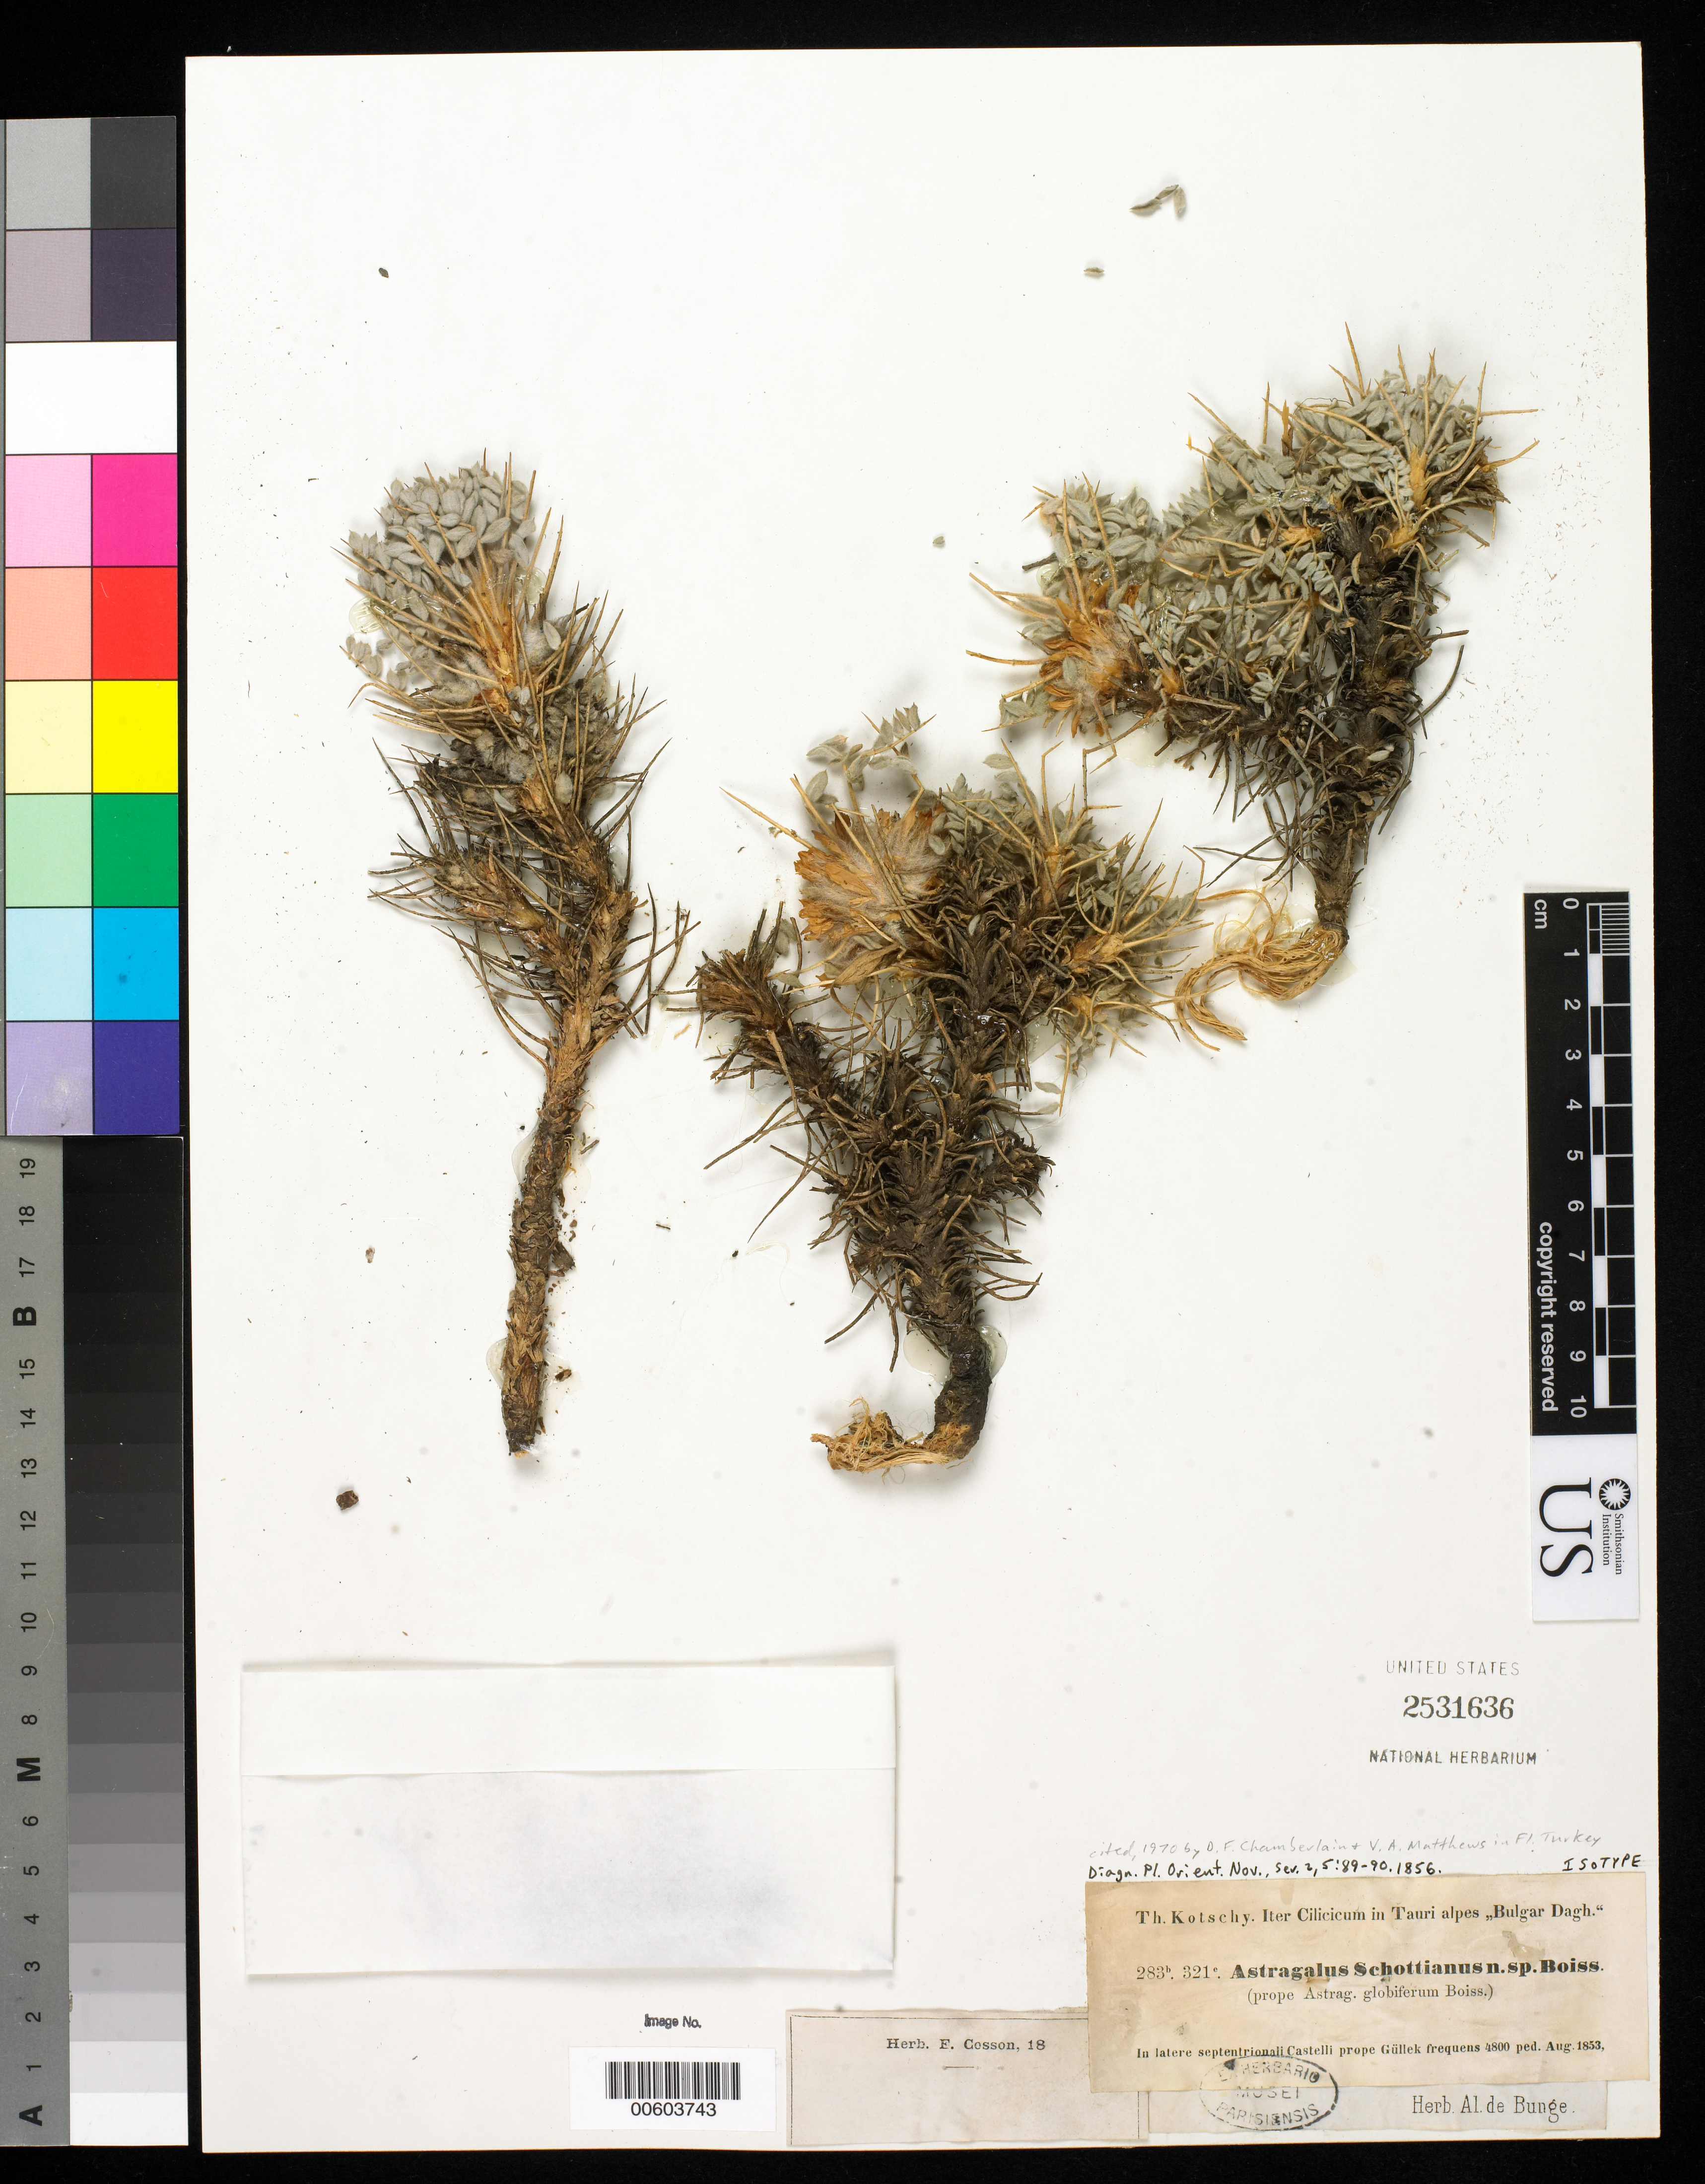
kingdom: Plantae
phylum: Tracheophyta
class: Magnoliopsida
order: Fabales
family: Fabaceae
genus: Astragalus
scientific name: Astragalus schottianus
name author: Boiss.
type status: Isotype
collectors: K. G. Kotschy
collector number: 283 b, 321 e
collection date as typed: Aug 1853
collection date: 1853-08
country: Turkey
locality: In Latere Septrentionali Castelli prope Gulleck, Iter Cilicum in Tauri Alpes Bulgar Dagh.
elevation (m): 1463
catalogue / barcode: US 2531636